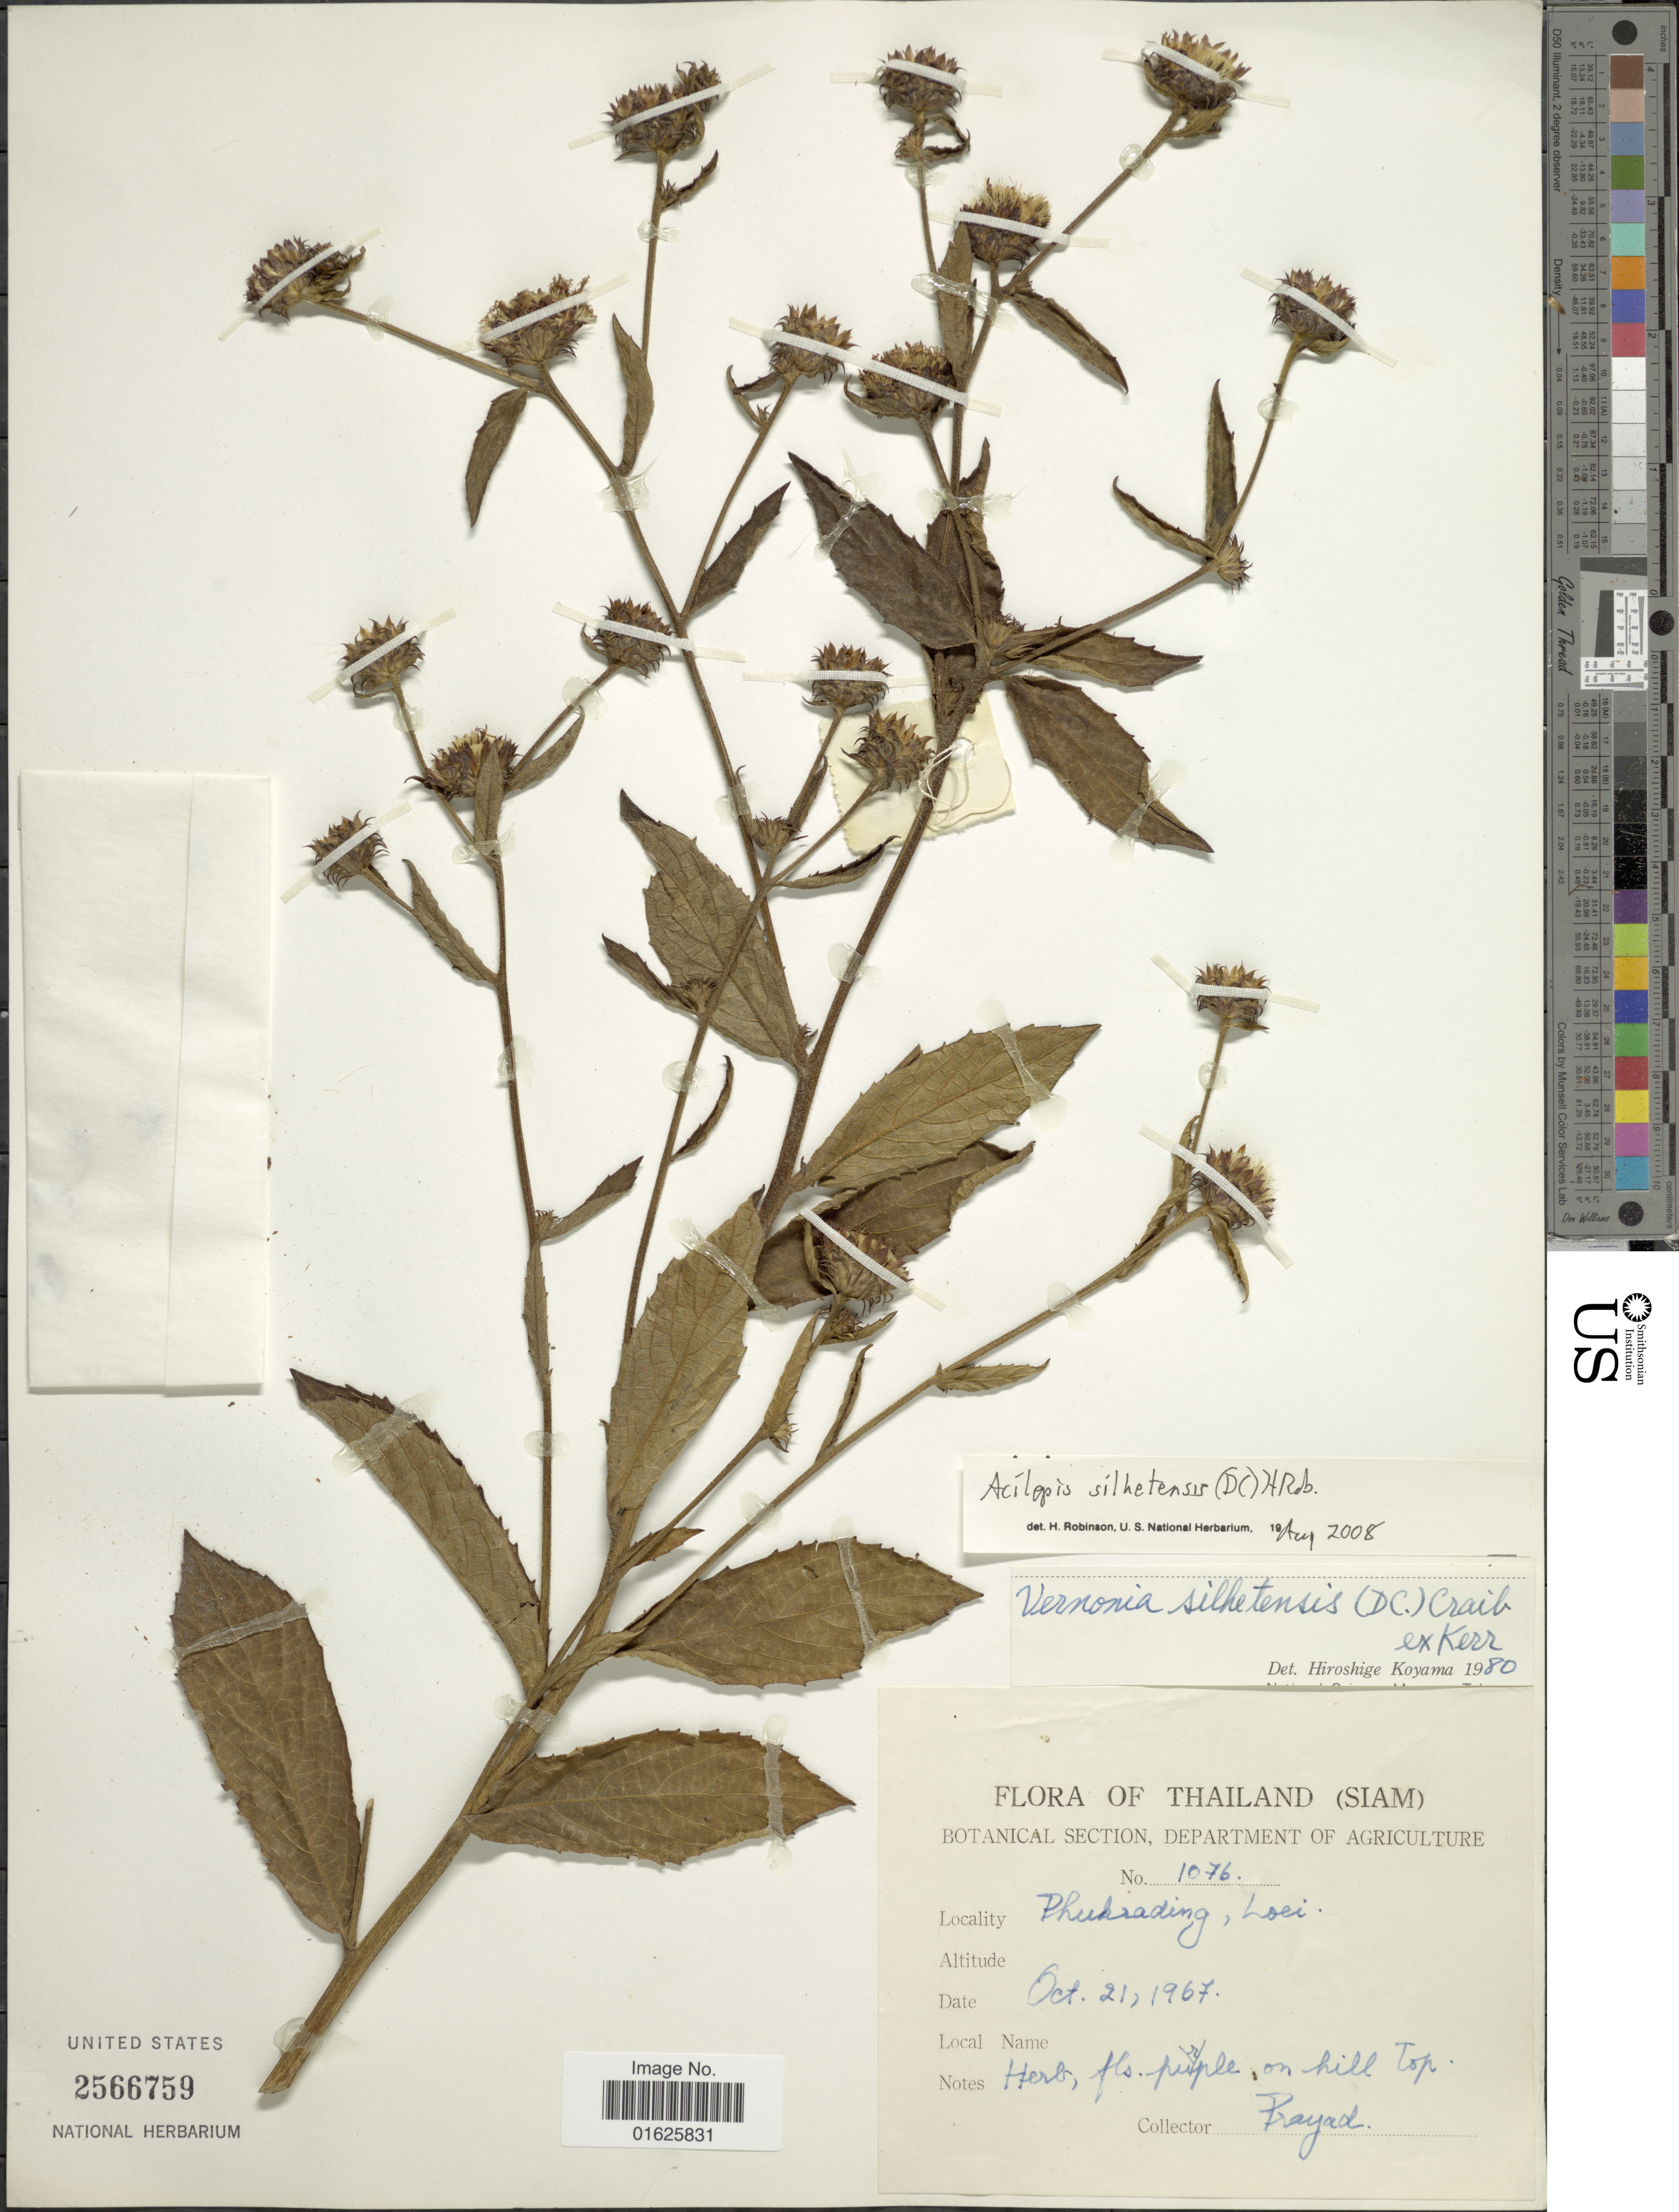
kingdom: Plantae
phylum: Tracheophyta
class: Magnoliopsida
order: Asterales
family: Asteraceae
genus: Acilepis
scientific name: Acilepis silhetensis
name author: (DC.) H. Rob.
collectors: Prayad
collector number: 1076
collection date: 1967-10-21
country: Thailand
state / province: Loei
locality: (Siam) Phukrading, Loei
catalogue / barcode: US 2566759